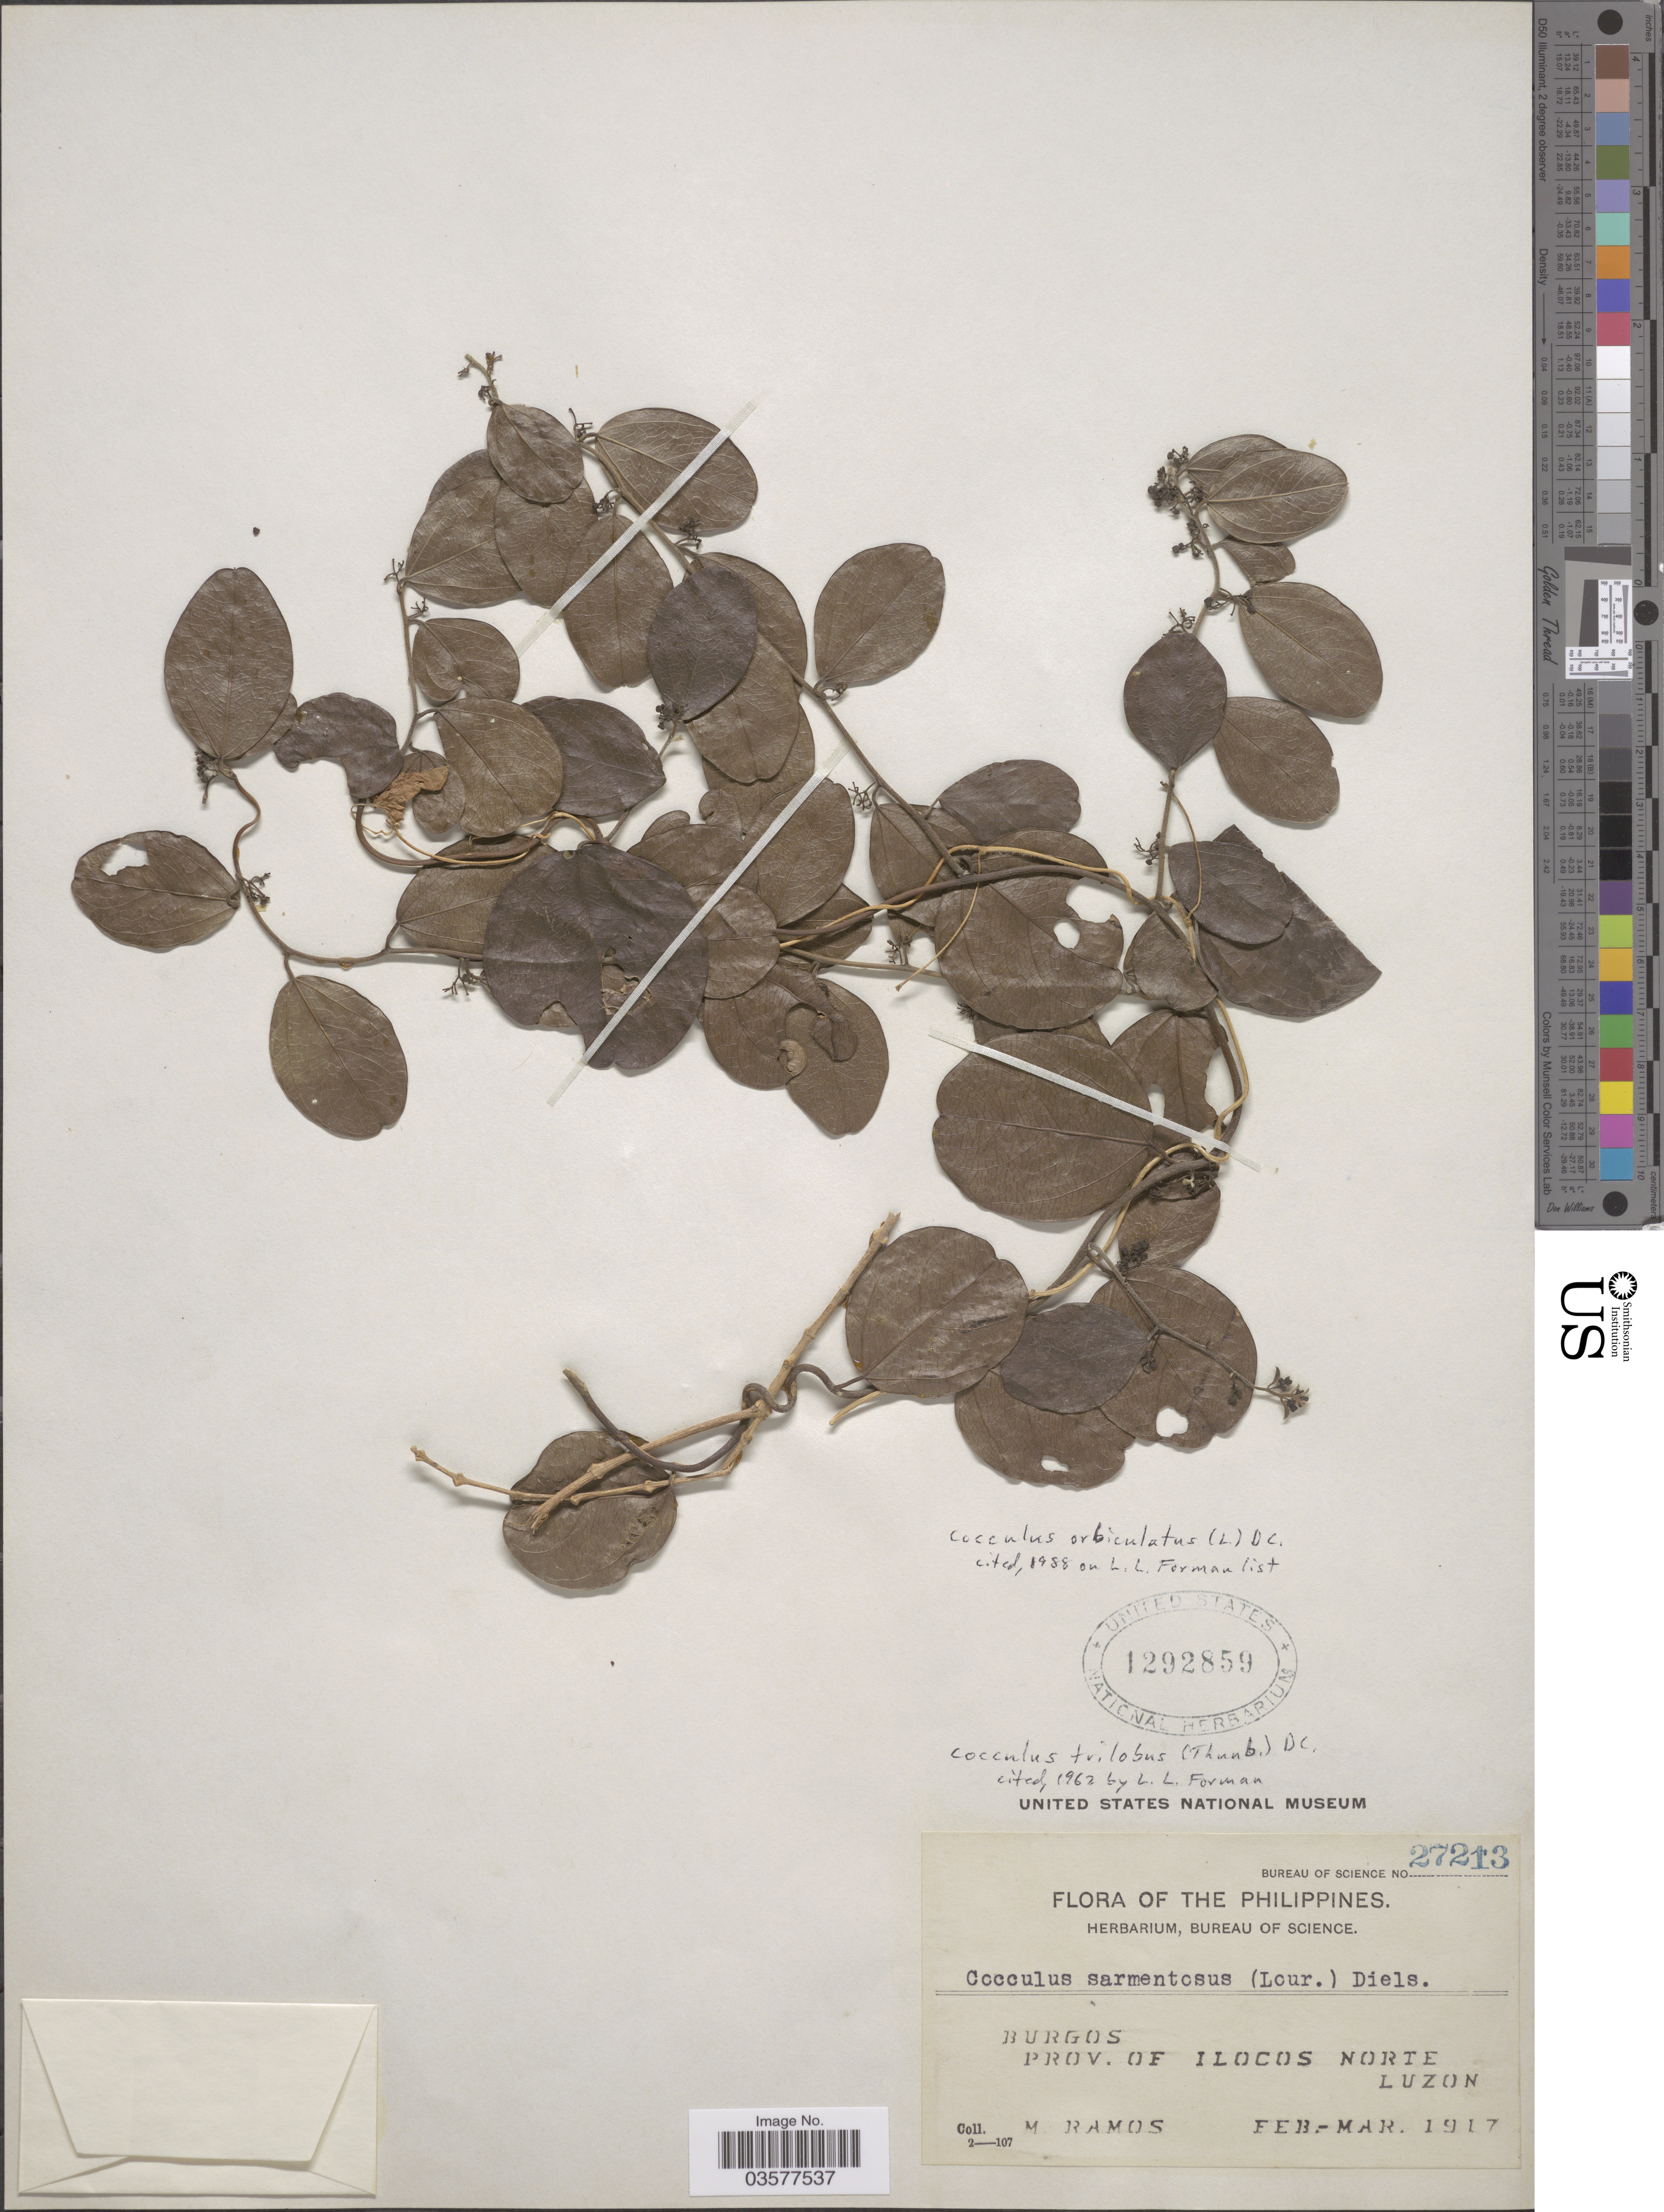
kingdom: Plantae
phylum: Tracheophyta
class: Magnoliopsida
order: Ranunculales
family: Menispermaceae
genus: Cocculus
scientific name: Cocculus orbiculatus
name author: (L.) DC.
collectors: M. Ramos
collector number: Bureau of Science 27213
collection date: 1917-02/1917-03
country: Philippines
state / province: Ilocos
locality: Burgos. Prov. of Ilocos Norte. Luzon.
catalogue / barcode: US 1292859